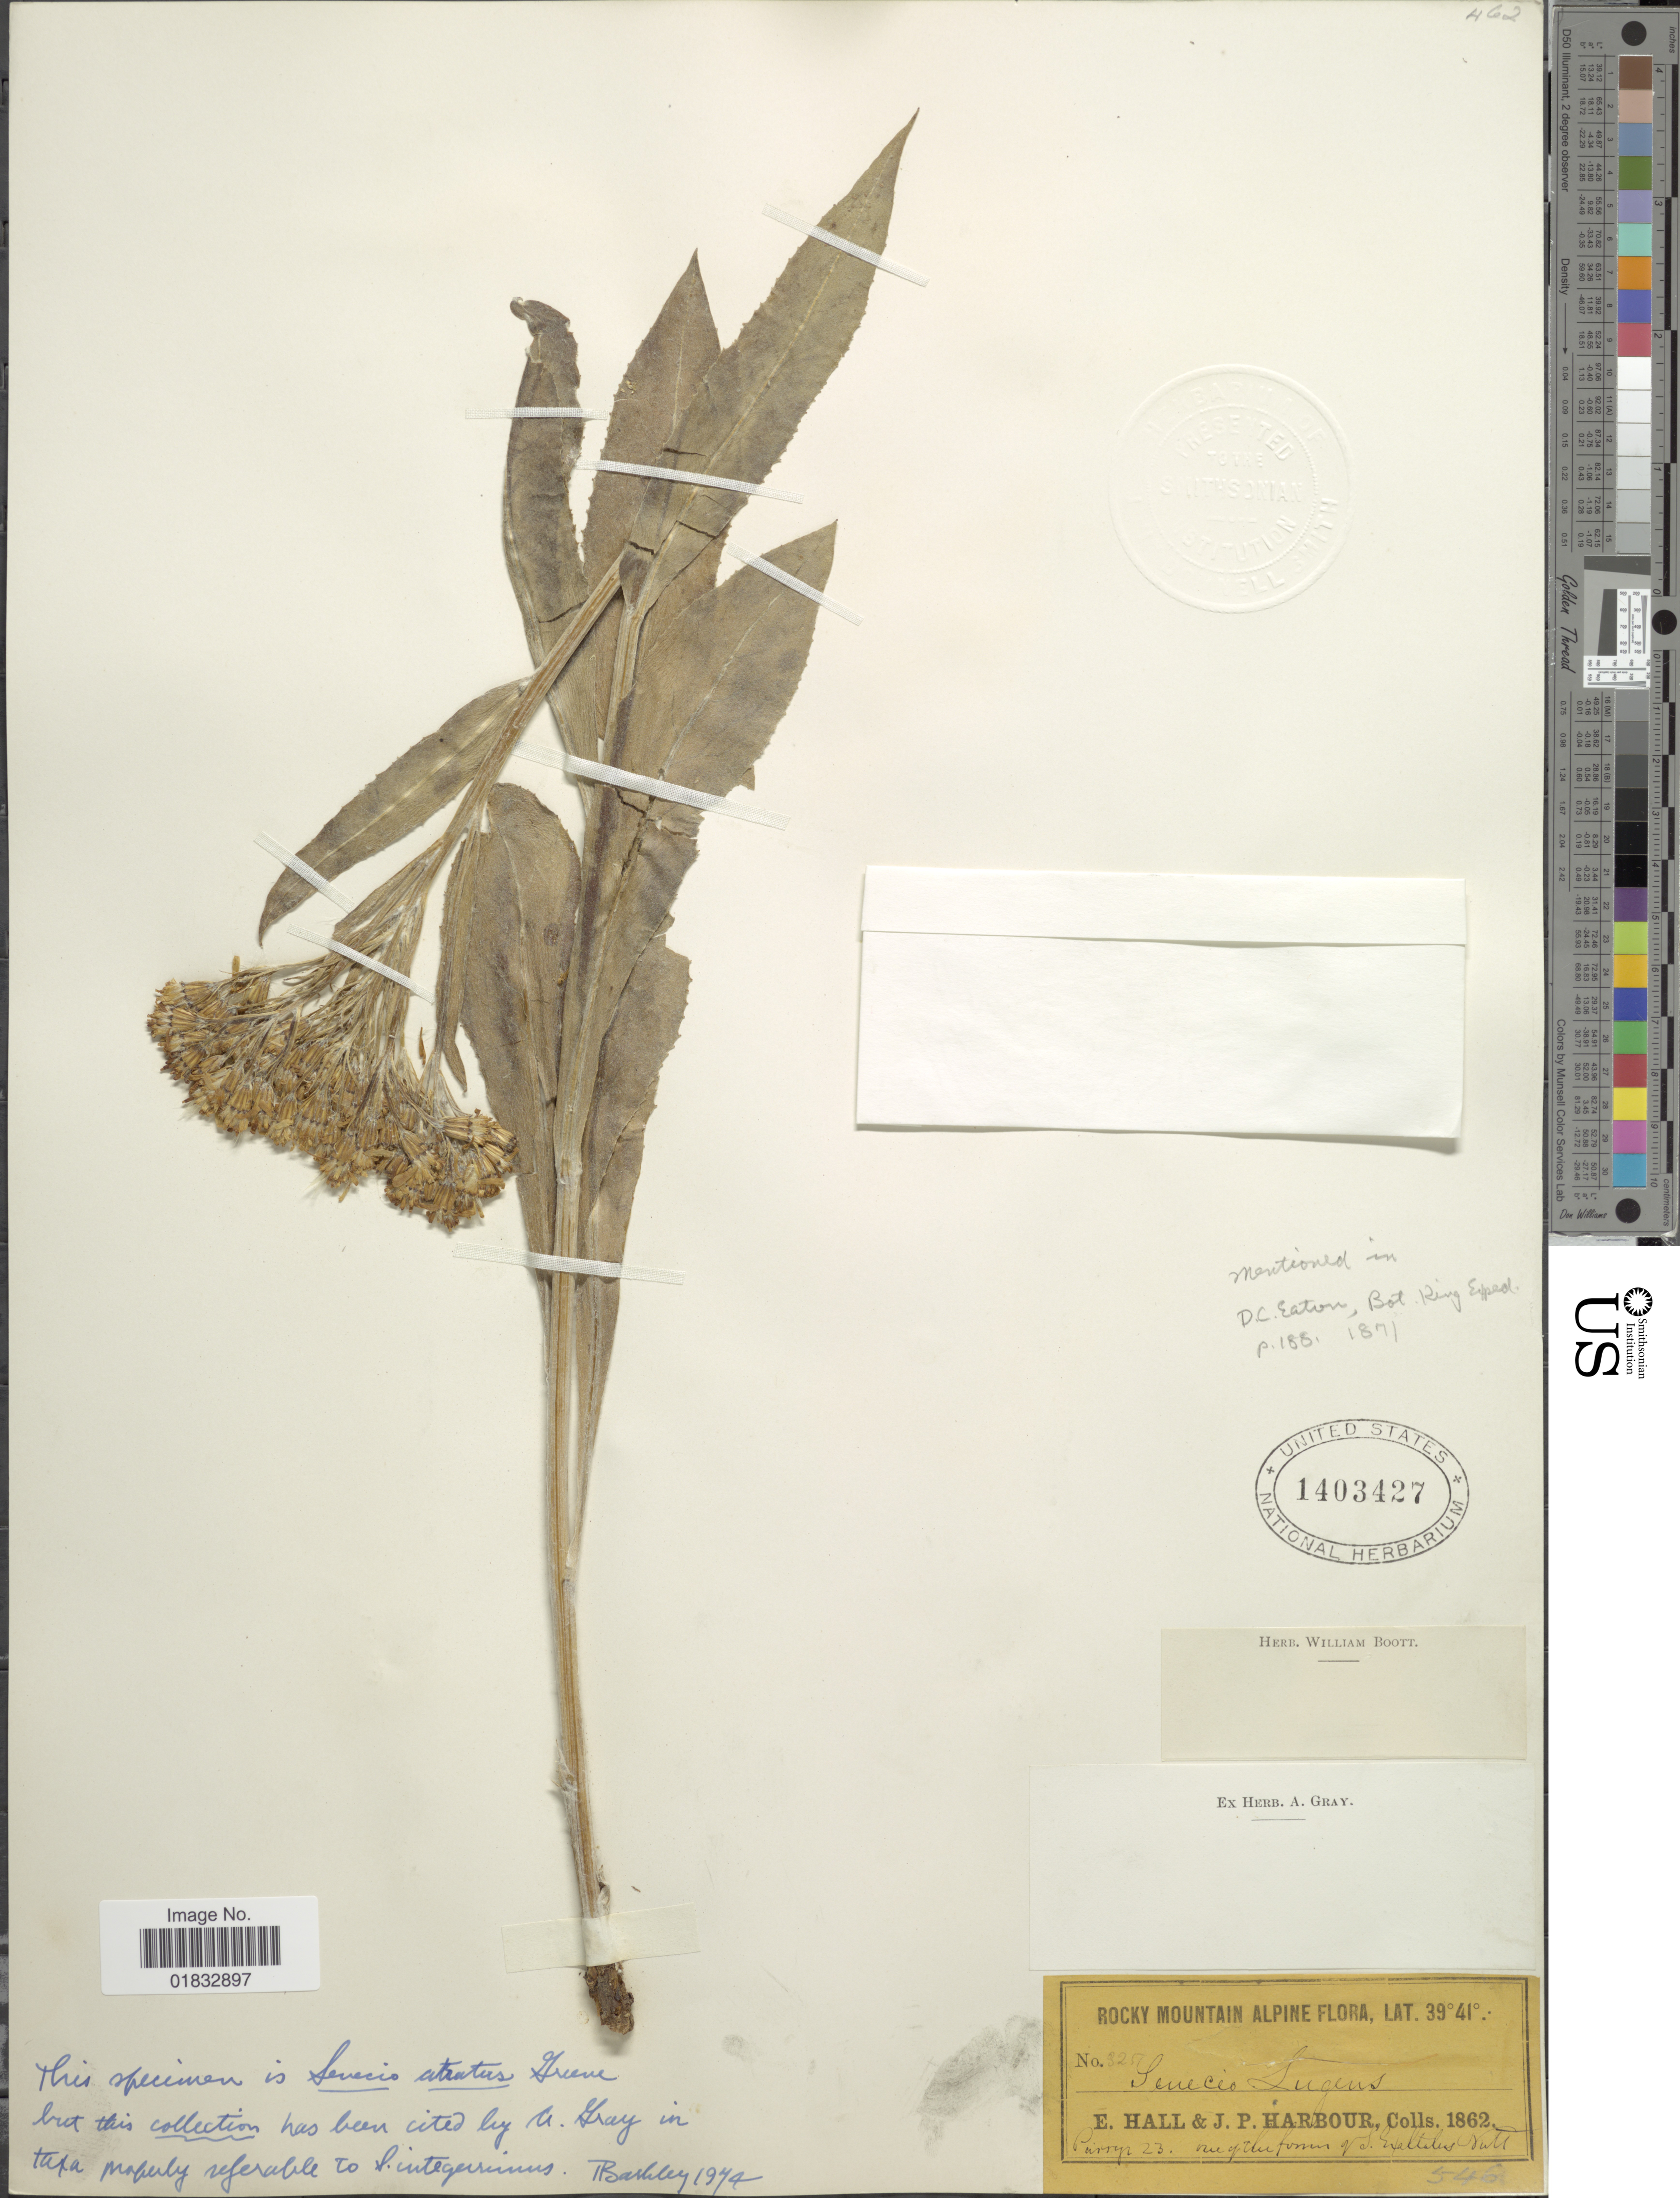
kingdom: Plantae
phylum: Tracheophyta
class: Magnoliopsida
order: Asterales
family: Asteraceae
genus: Senecio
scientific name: Senecio atratus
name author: Greene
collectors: E. Hall & J. Harbour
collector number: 325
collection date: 1862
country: United States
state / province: Colorado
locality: Rocky Mtns. Alpine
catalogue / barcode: US 1403427